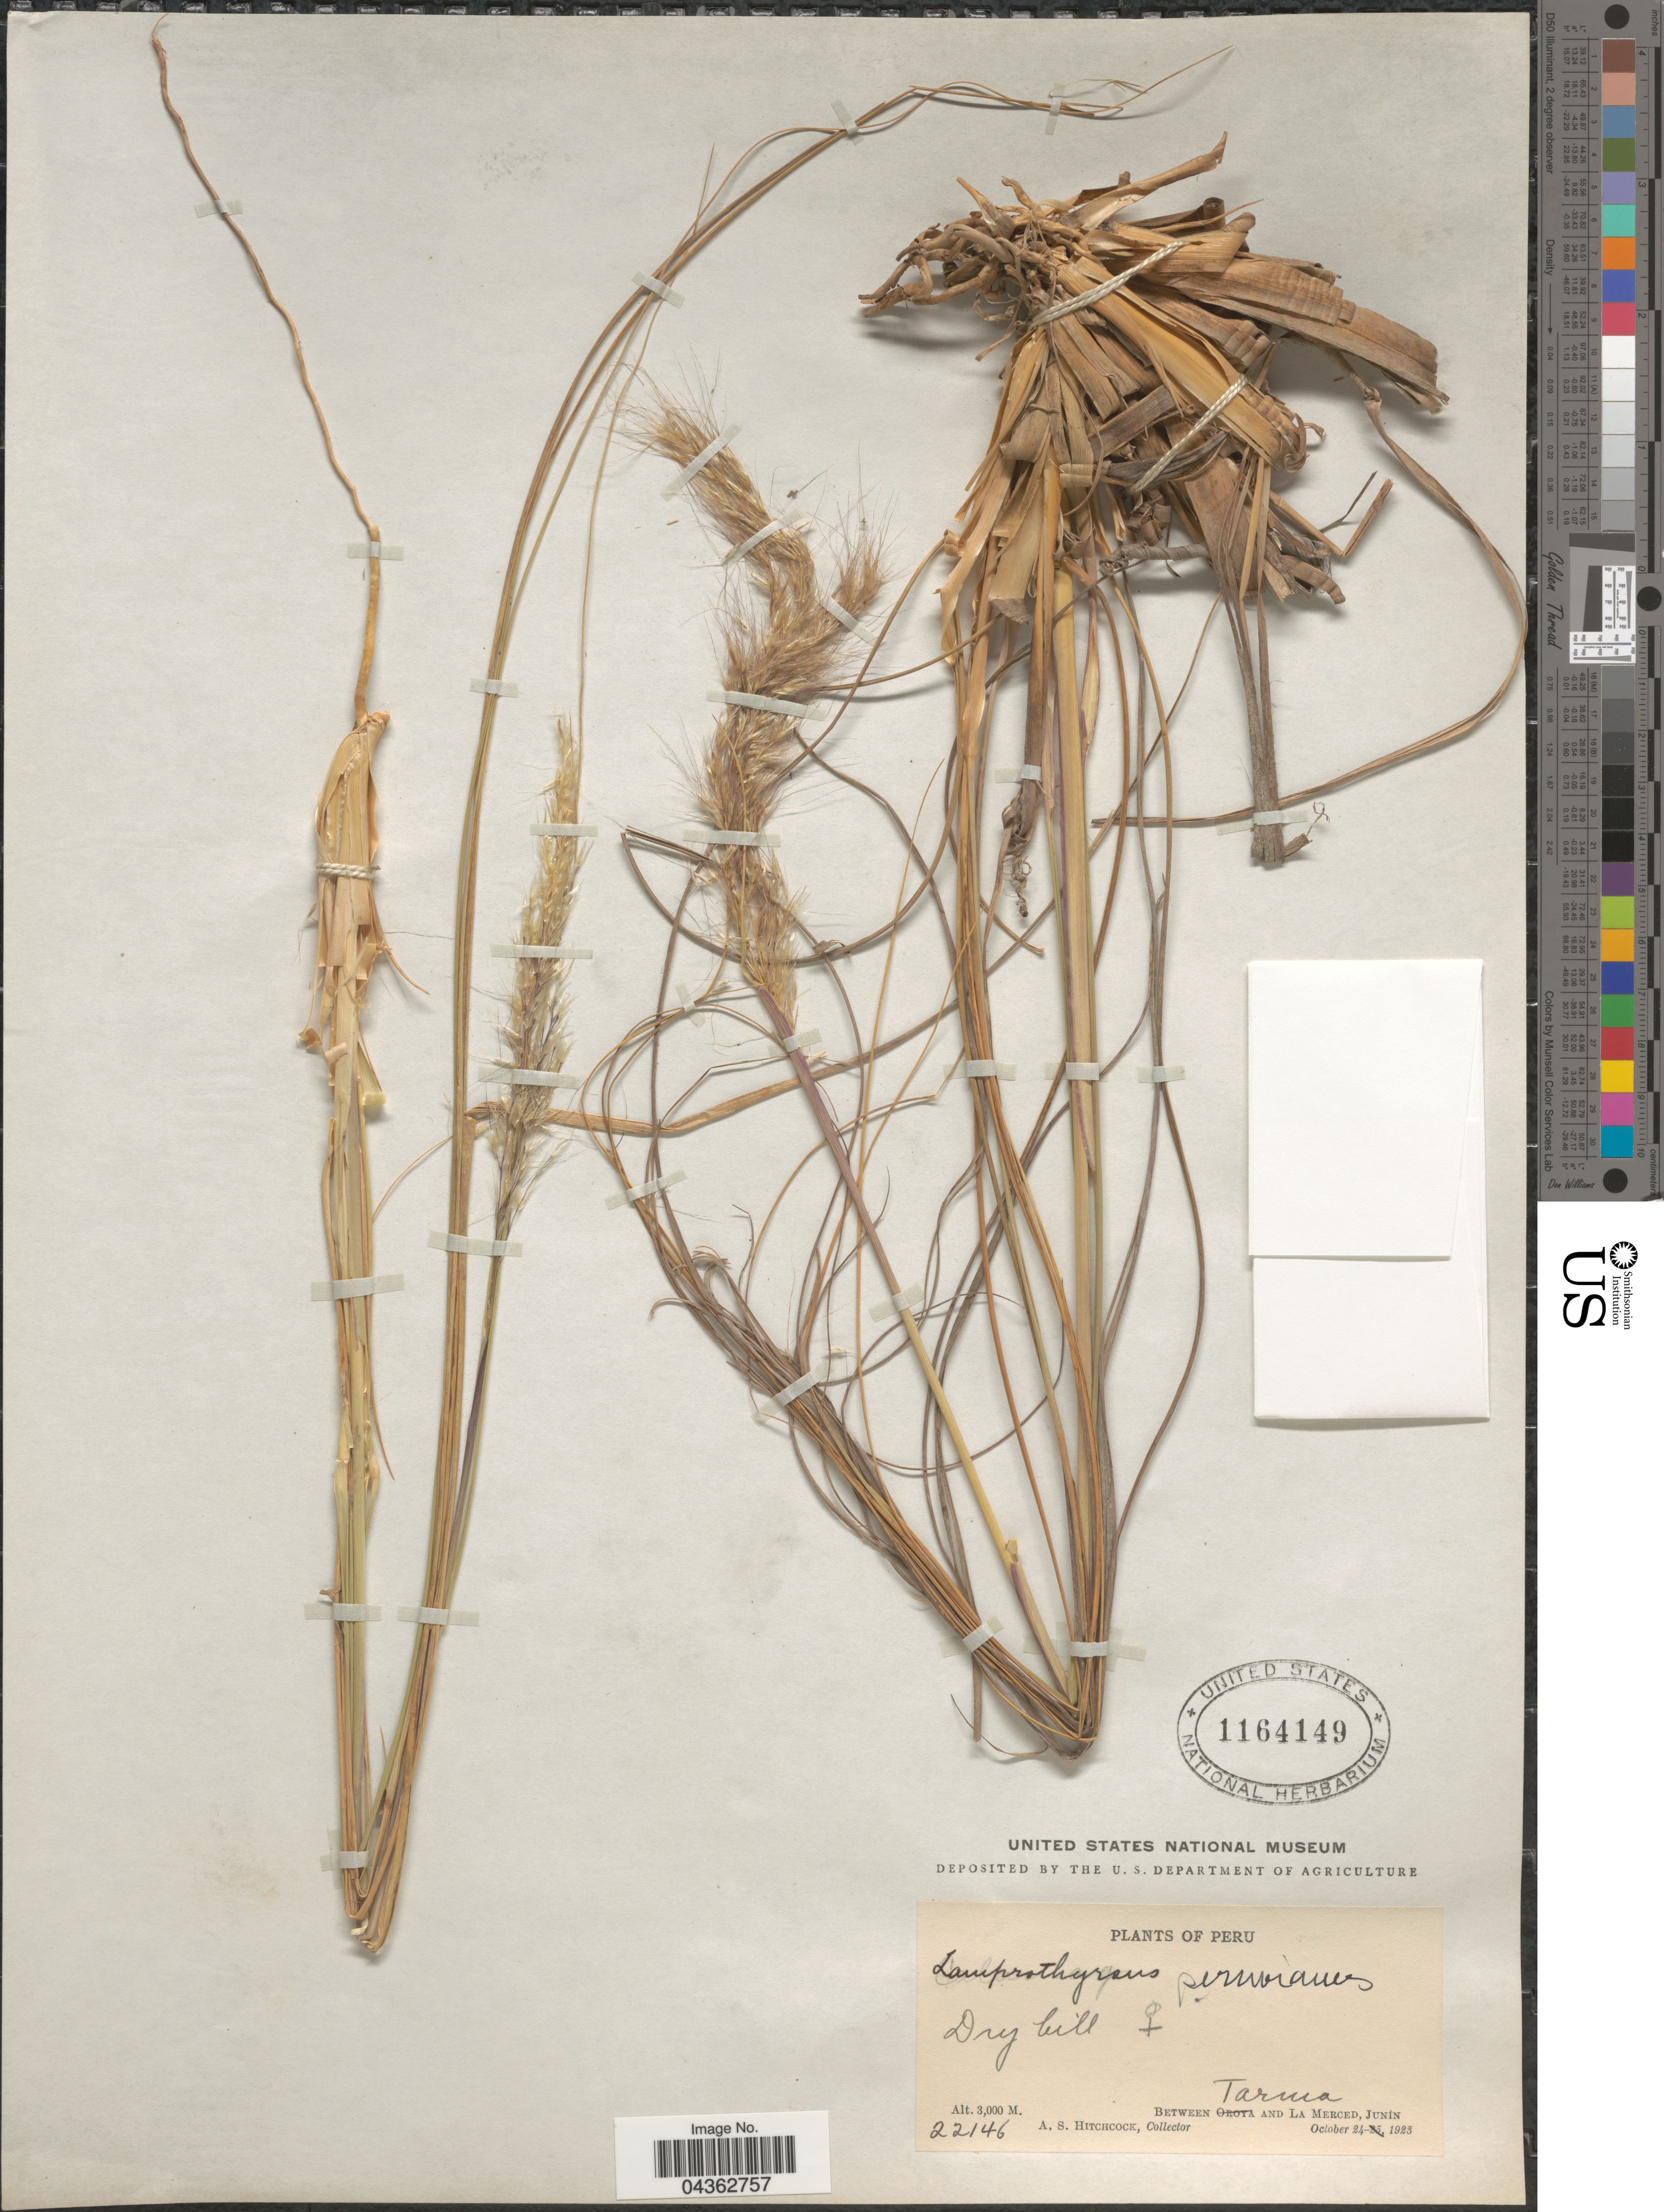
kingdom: Plantae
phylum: Tracheophyta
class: Liliopsida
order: Poales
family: Poaceae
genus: Cortaderia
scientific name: Cortaderia peruviana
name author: (Hitchc.) N.P. Barker & H.P. Linder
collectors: A. S. Hitchcock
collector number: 22146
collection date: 1923-10-24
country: Peru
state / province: Junín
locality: Between Tarma and La Merced.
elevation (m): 3000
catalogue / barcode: US 1164149